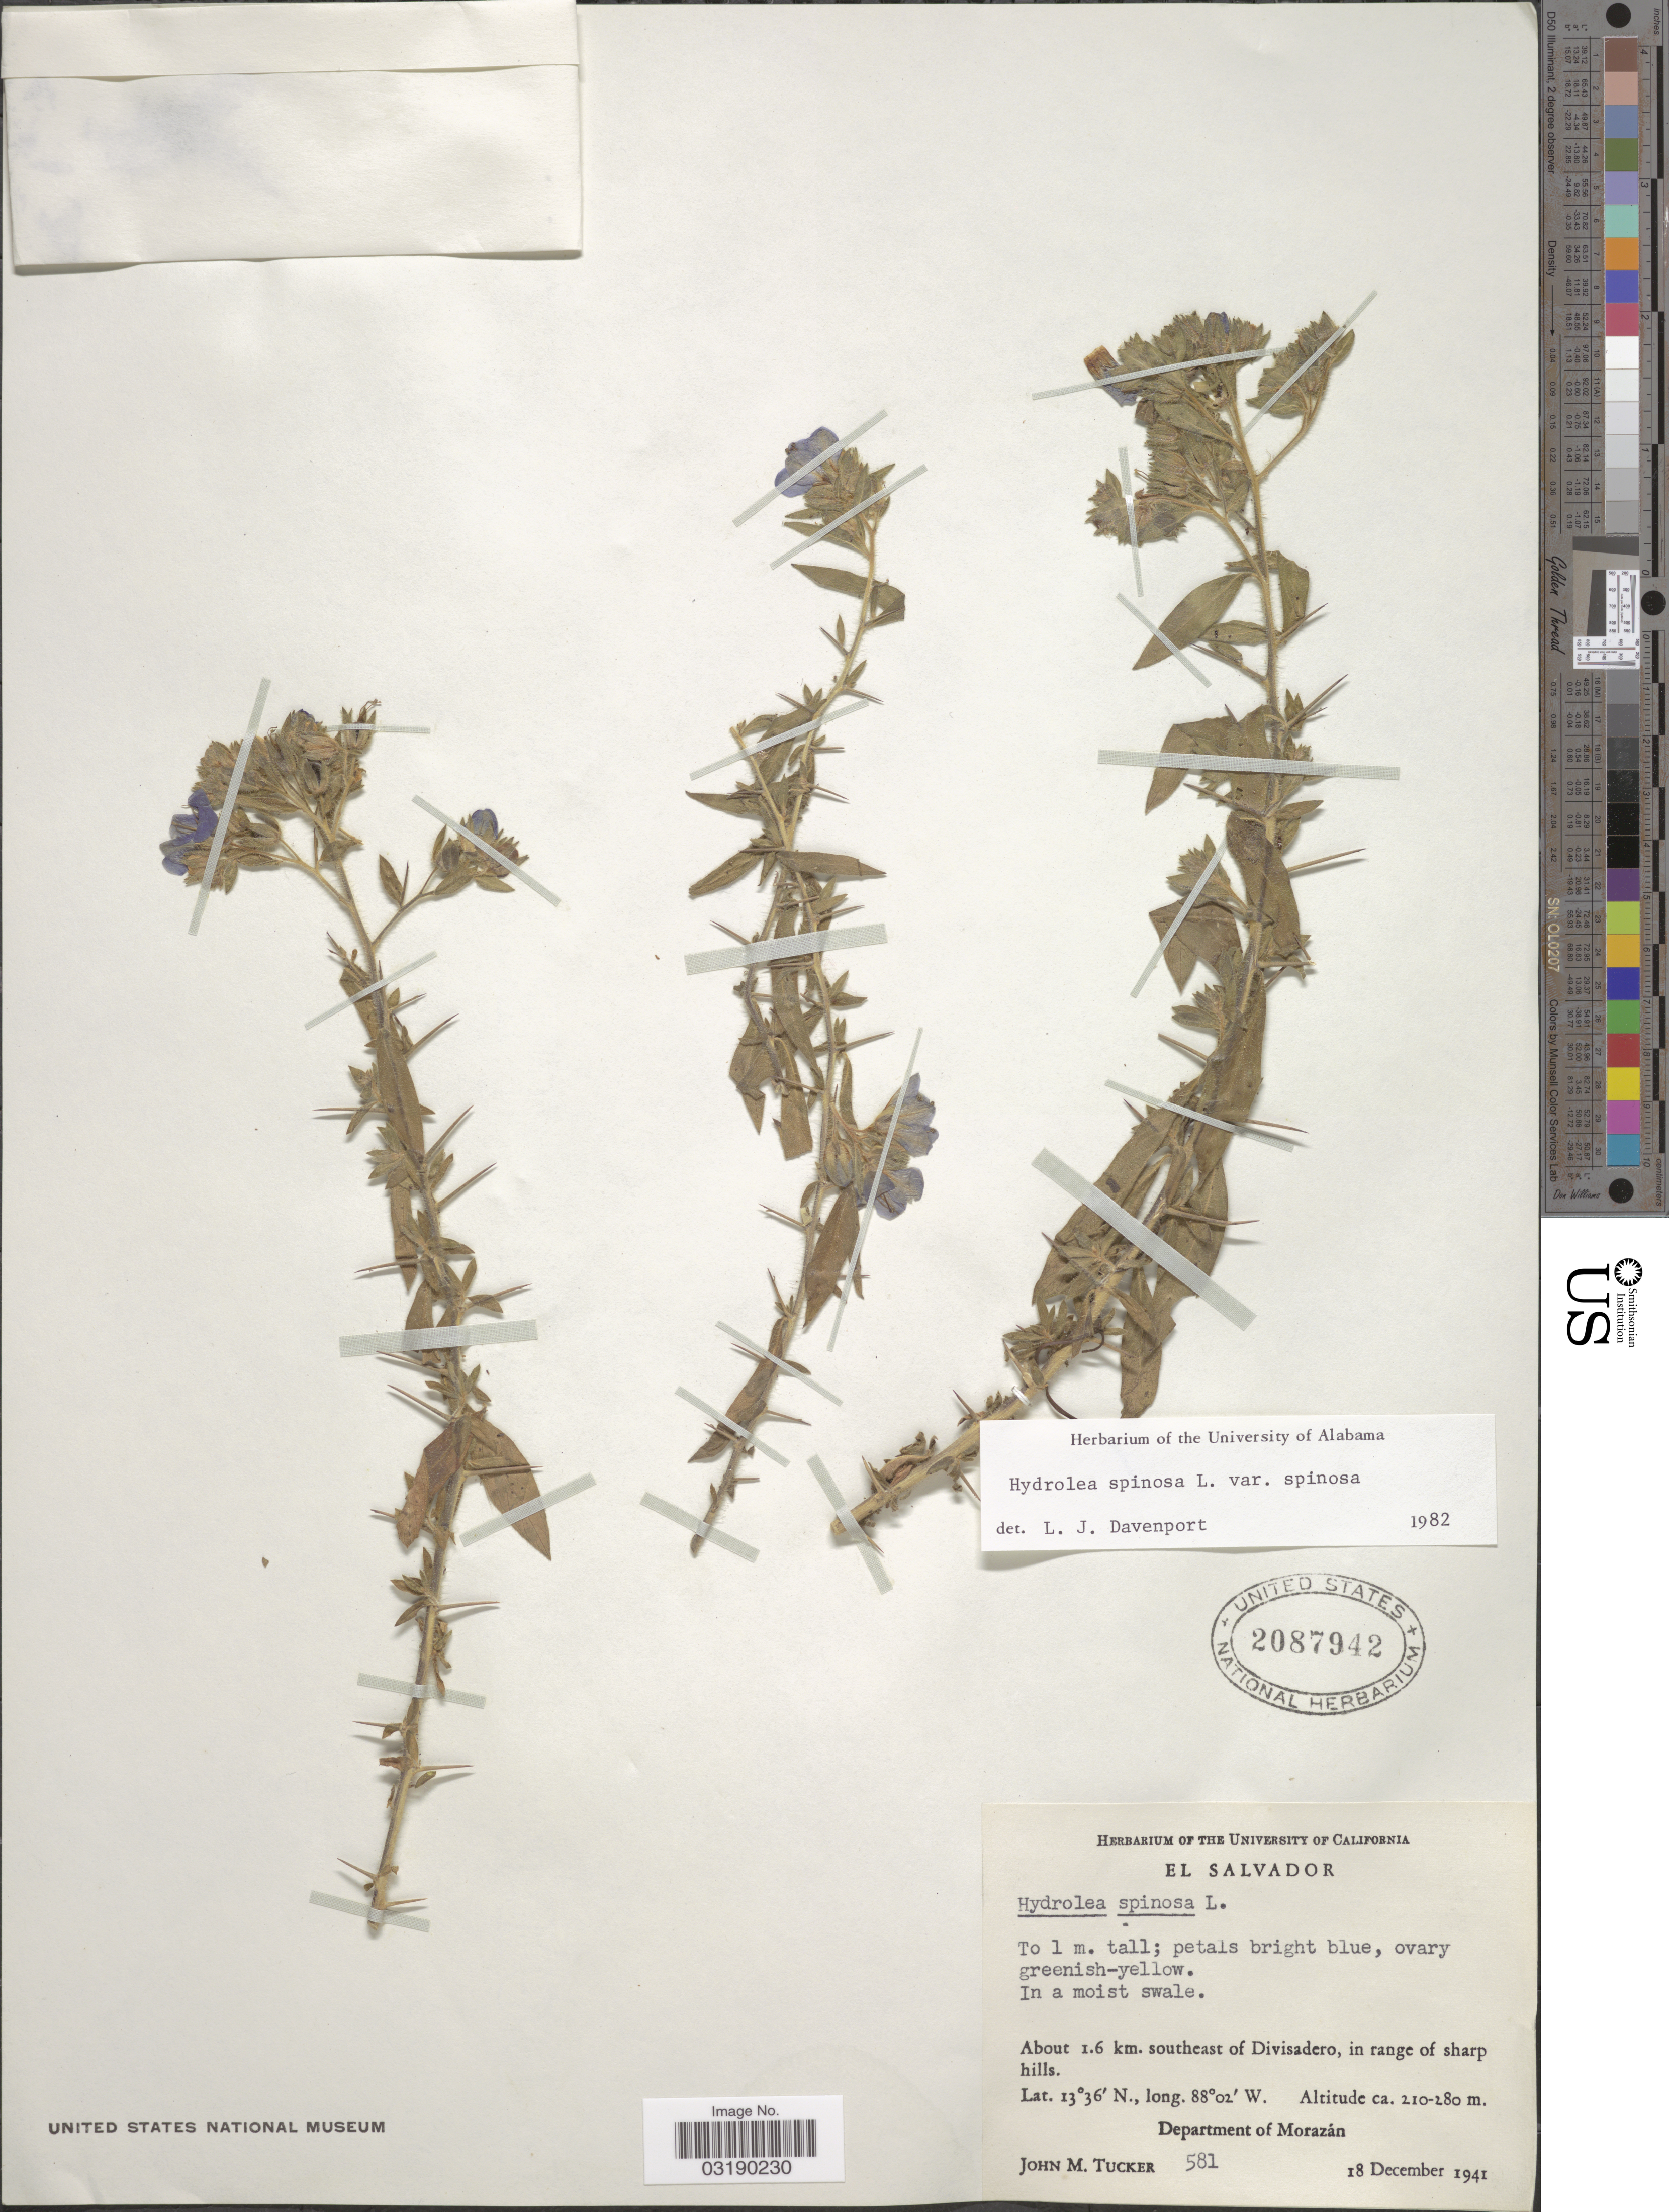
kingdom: Plantae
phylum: Tracheophyta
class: Magnoliopsida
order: Solanales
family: Hydroleaceae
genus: Hydrolea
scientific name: Hydrolea spinosa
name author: L.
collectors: J. M. Tucker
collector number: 581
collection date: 1941-12-18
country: El Salvador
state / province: Morazan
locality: About 1.6 km. southeast of Divisadero, in range of sharp hills. Department of Morazán.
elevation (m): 210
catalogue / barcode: US 2087942